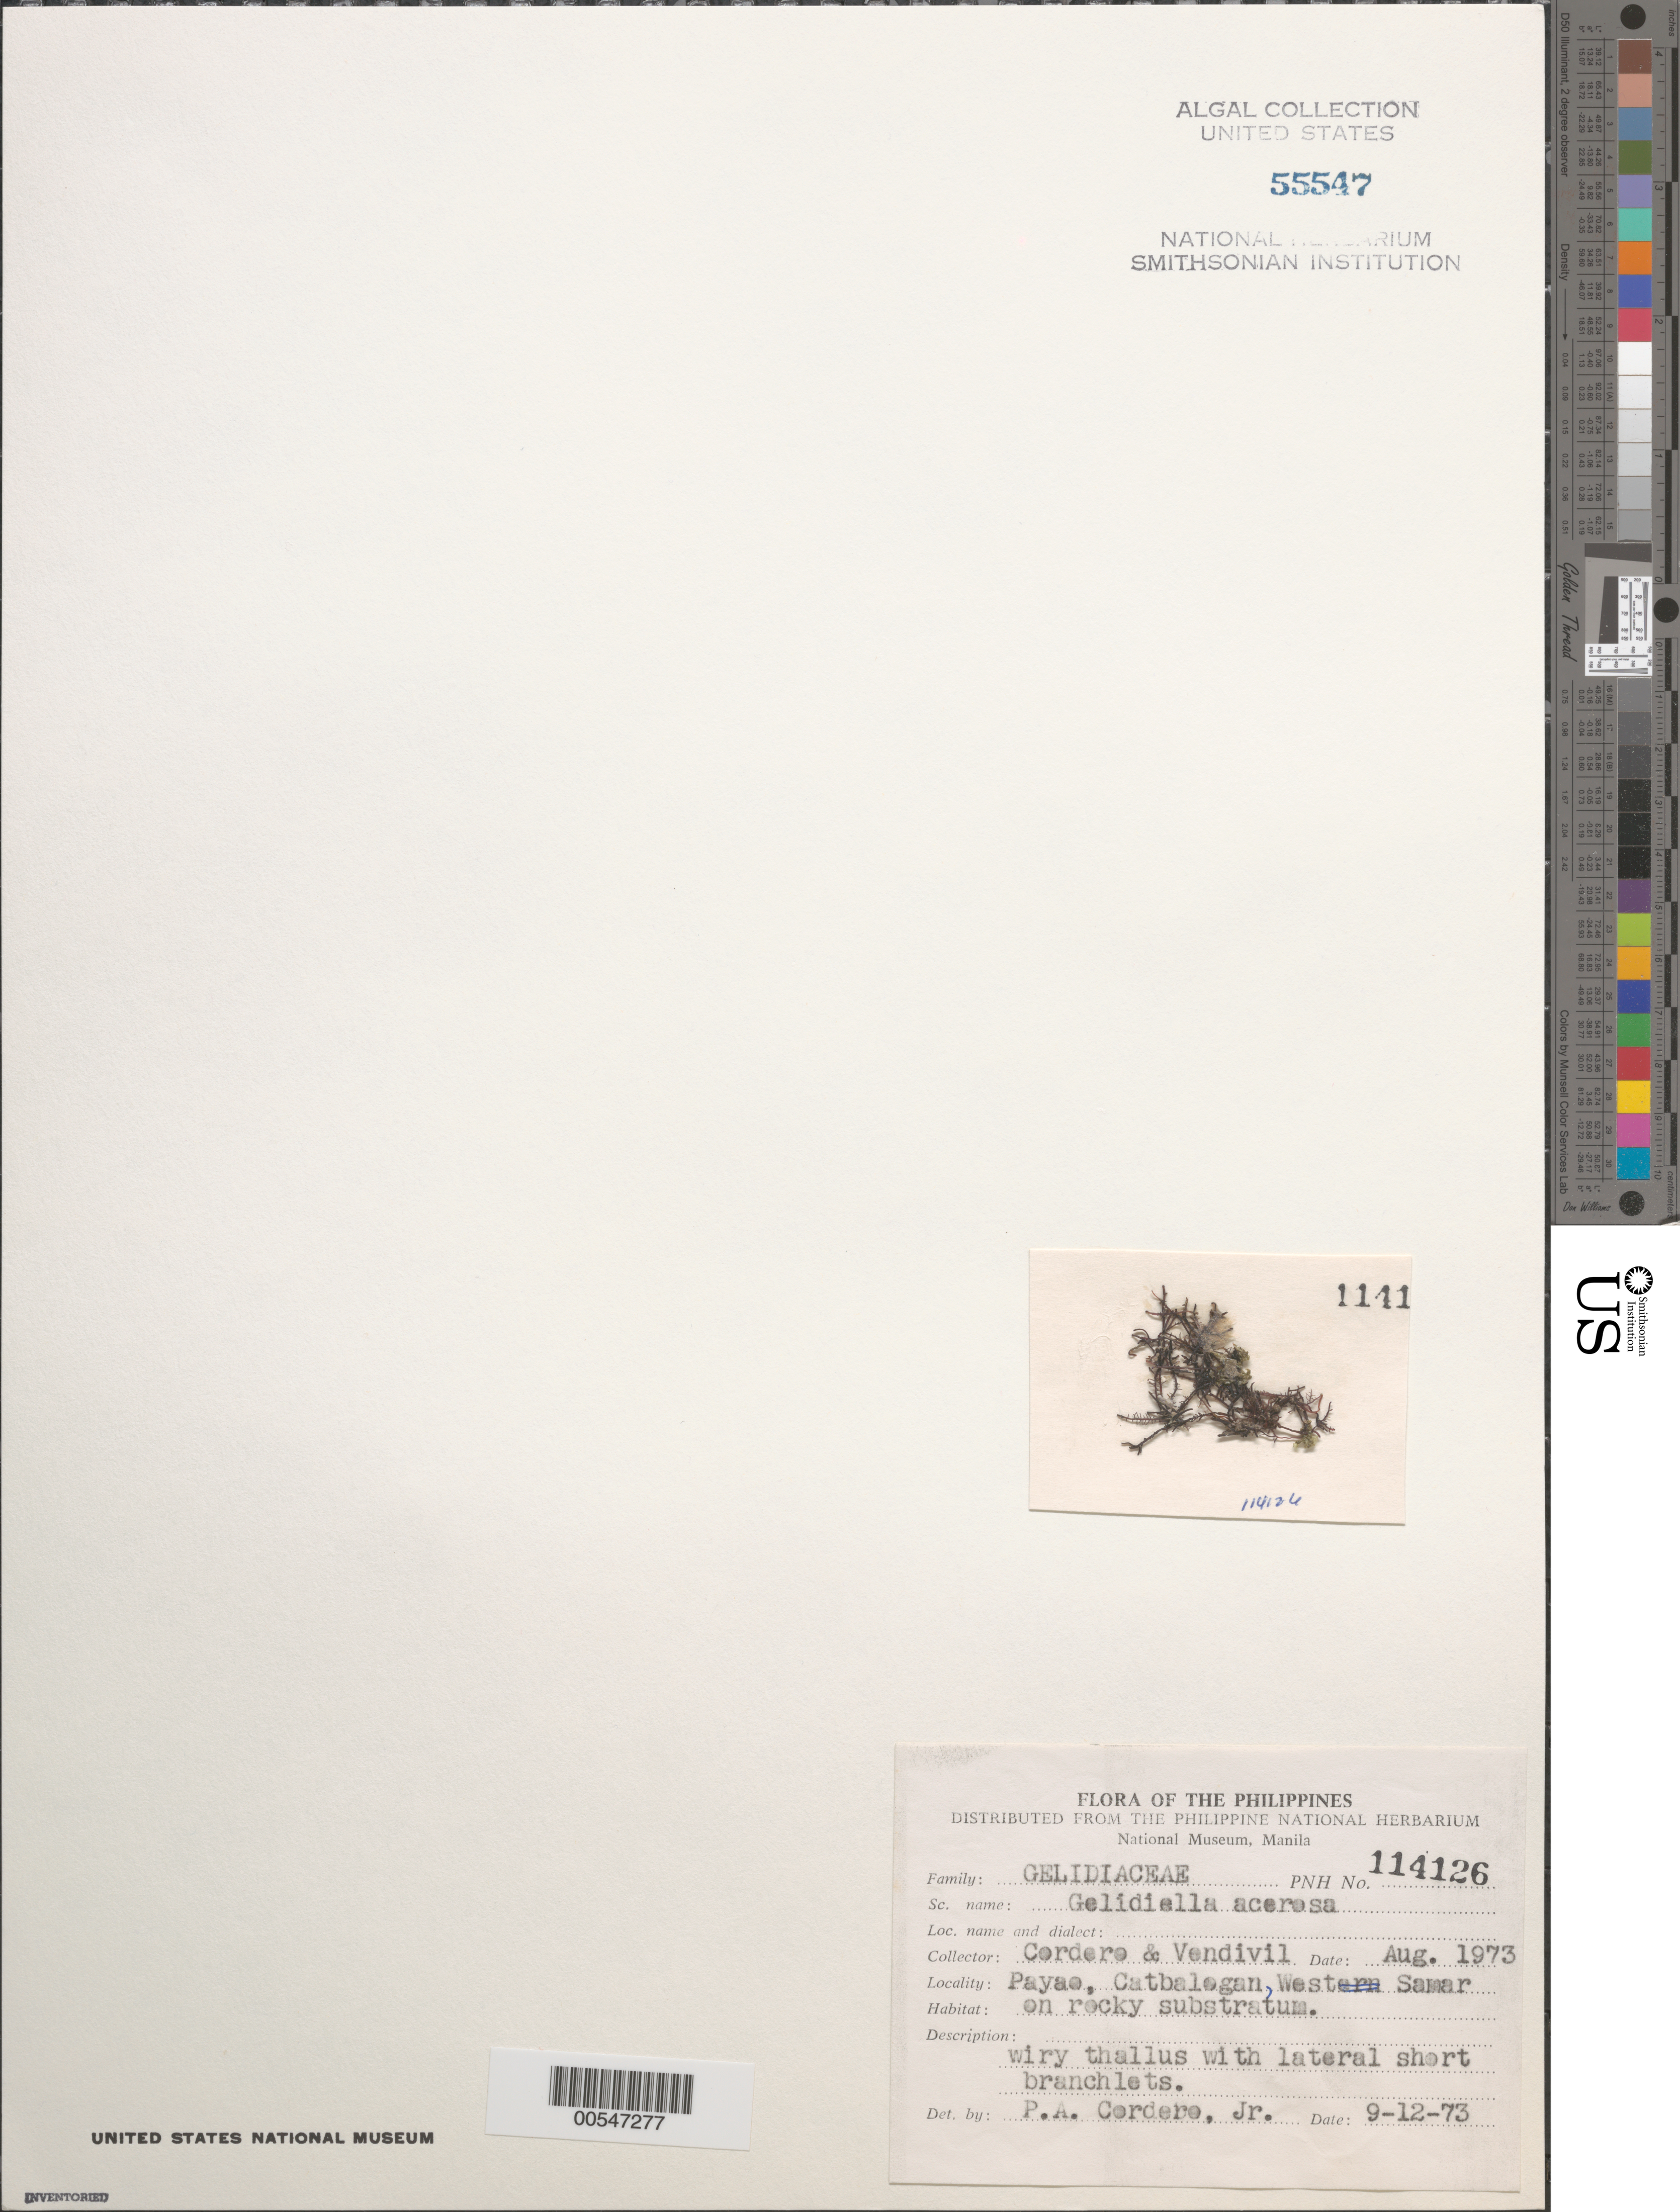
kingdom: Plantae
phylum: Rhodophyta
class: Florideophyceae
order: Gelidiales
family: Gelidiellaceae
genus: Gelidiella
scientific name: Gelidiella acerosa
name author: (Forssk.) Feldmann & G. Hamel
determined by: Cordero, P. A., Jr.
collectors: P. A. Cordero & W. Vendivil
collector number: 114126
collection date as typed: Aug 1973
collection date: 1973-08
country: Philippines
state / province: Eastern Visayas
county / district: Western Samar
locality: Payao, catbalogan, west samar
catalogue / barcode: US 55547